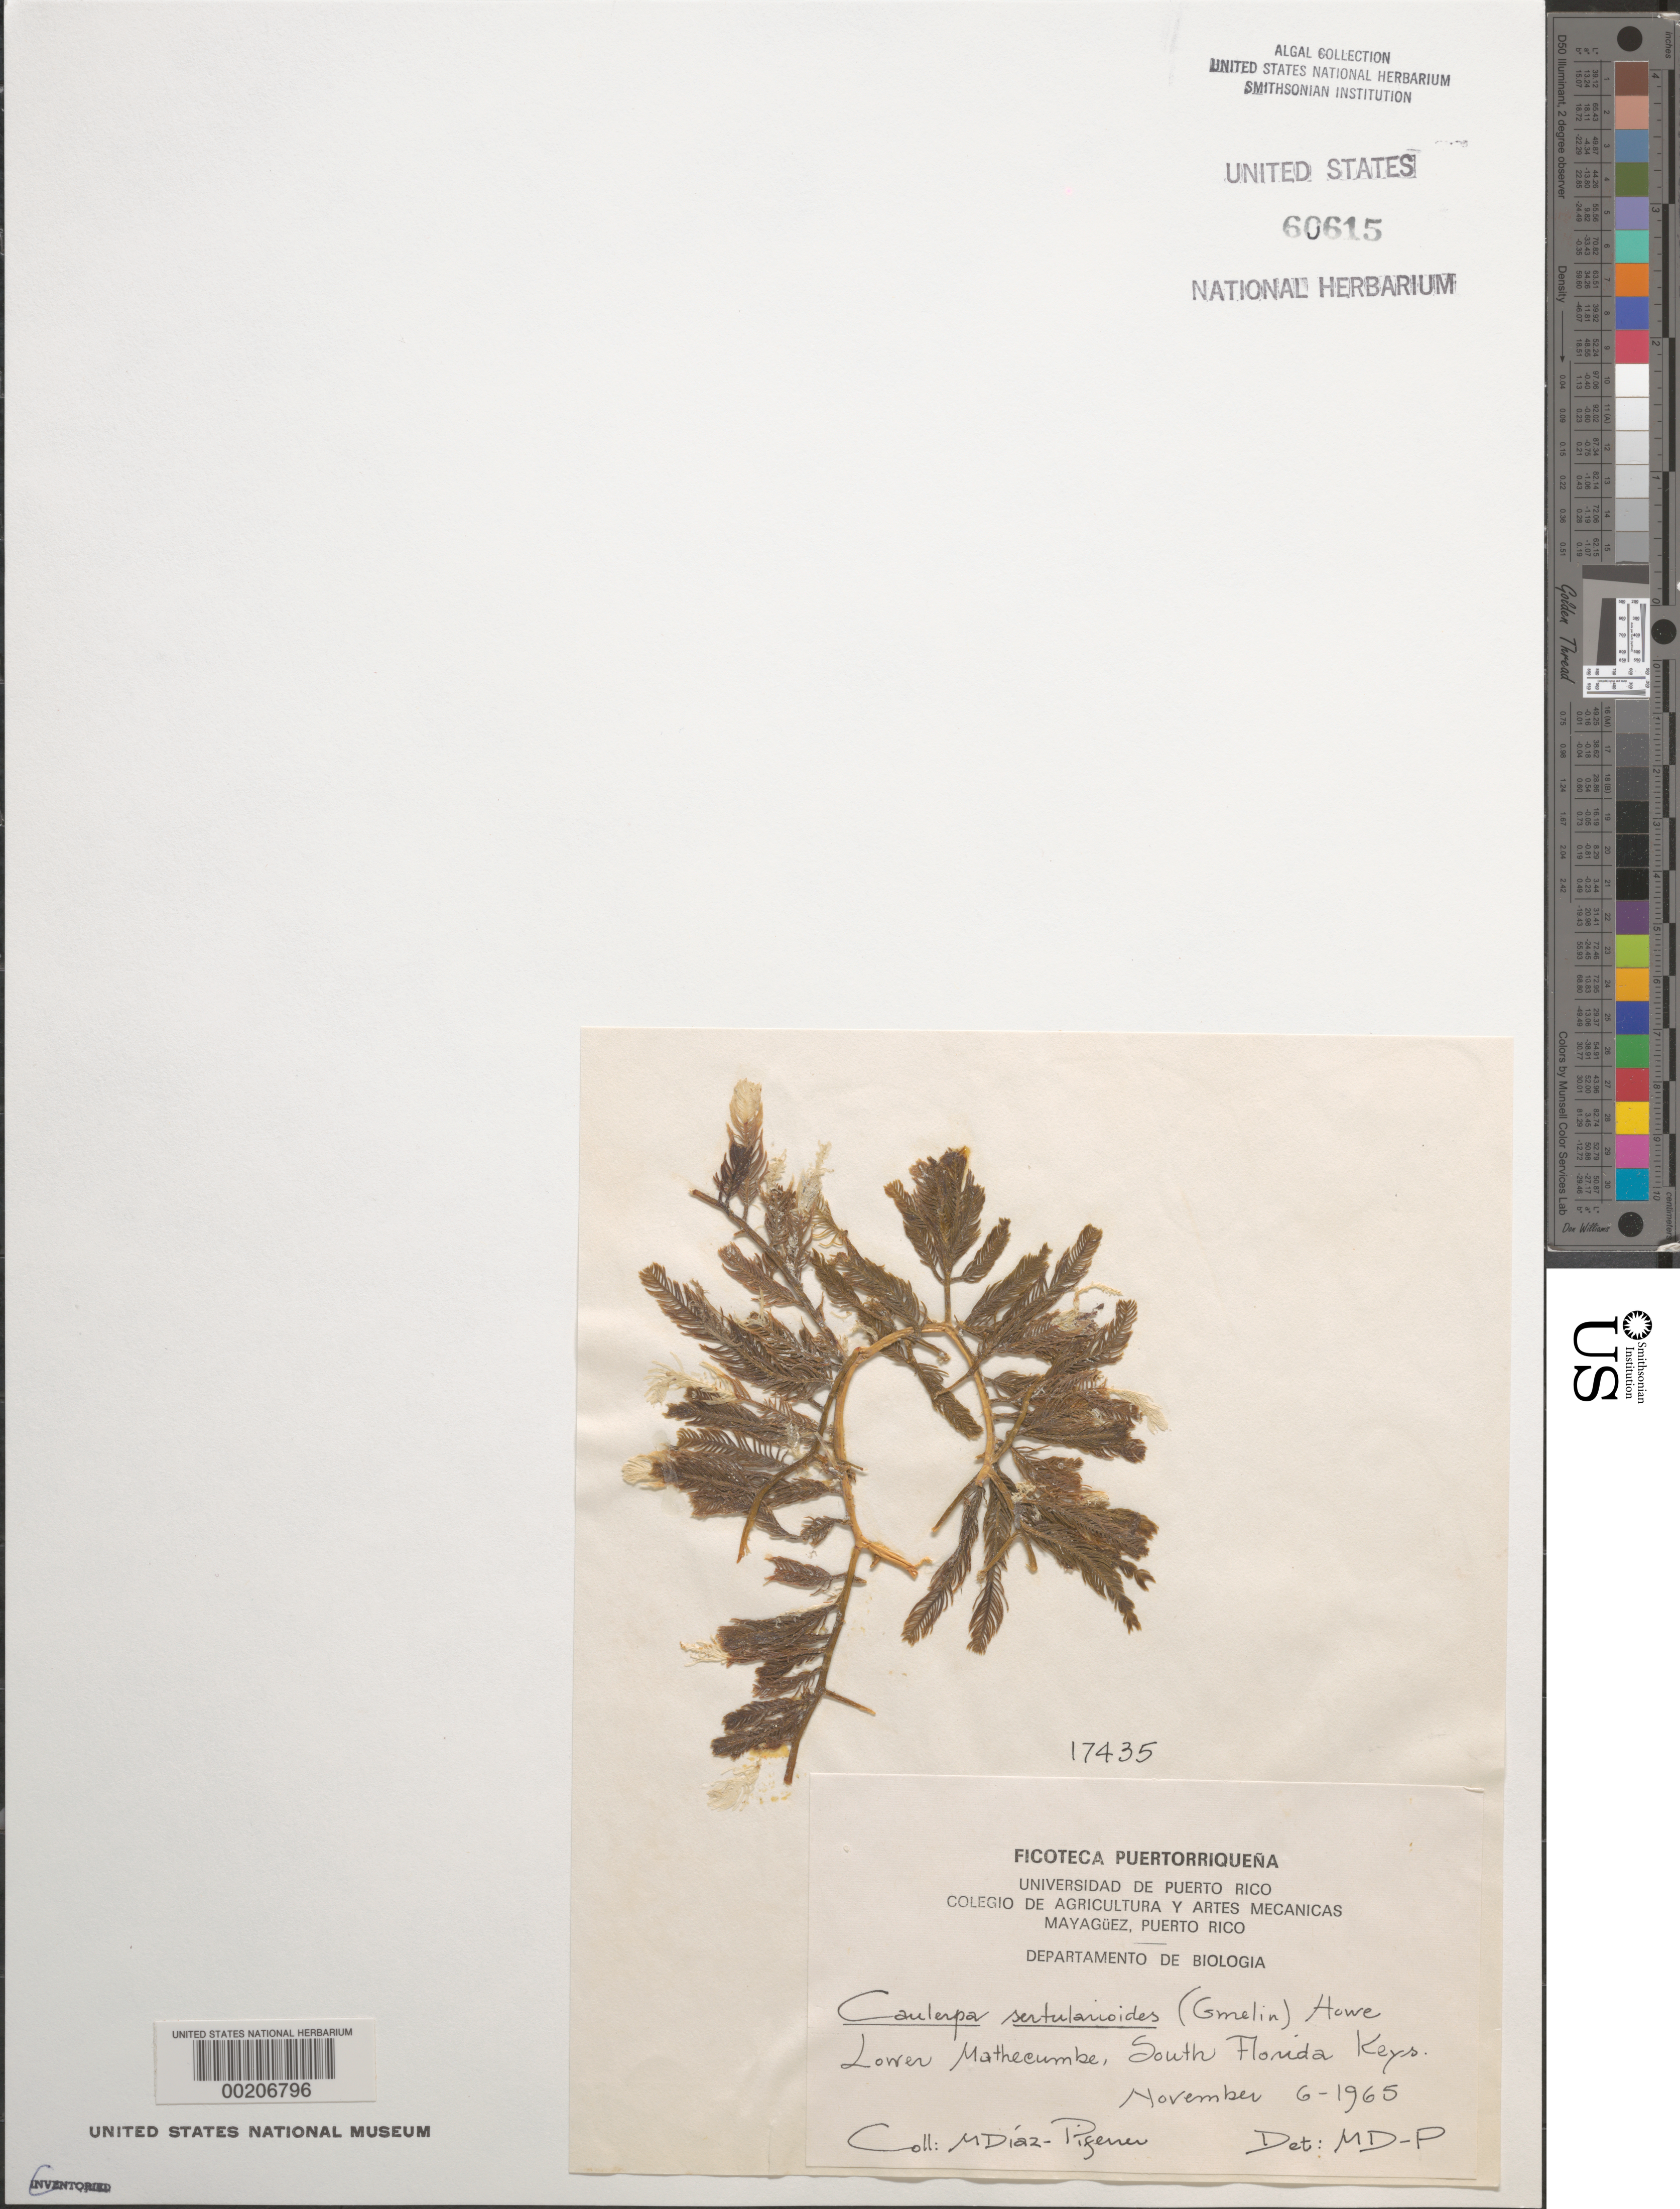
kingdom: Plantae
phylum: Chlorophyta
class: Ulvophyceae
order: Bryopsidales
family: Caulerpaceae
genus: Caulerpa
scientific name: Caulerpa sertularioides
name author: (S.G. Gmel.) M. Howe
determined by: Diaz-Piferrer, M.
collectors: M. Diaz-Piferrer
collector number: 17435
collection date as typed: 06 Nov 1965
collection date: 1965-11-06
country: United States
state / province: Florida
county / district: Monroe County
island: Lower Matecumbe Key (Lower Mathecumbe)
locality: South Florida Keys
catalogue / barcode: US 60615